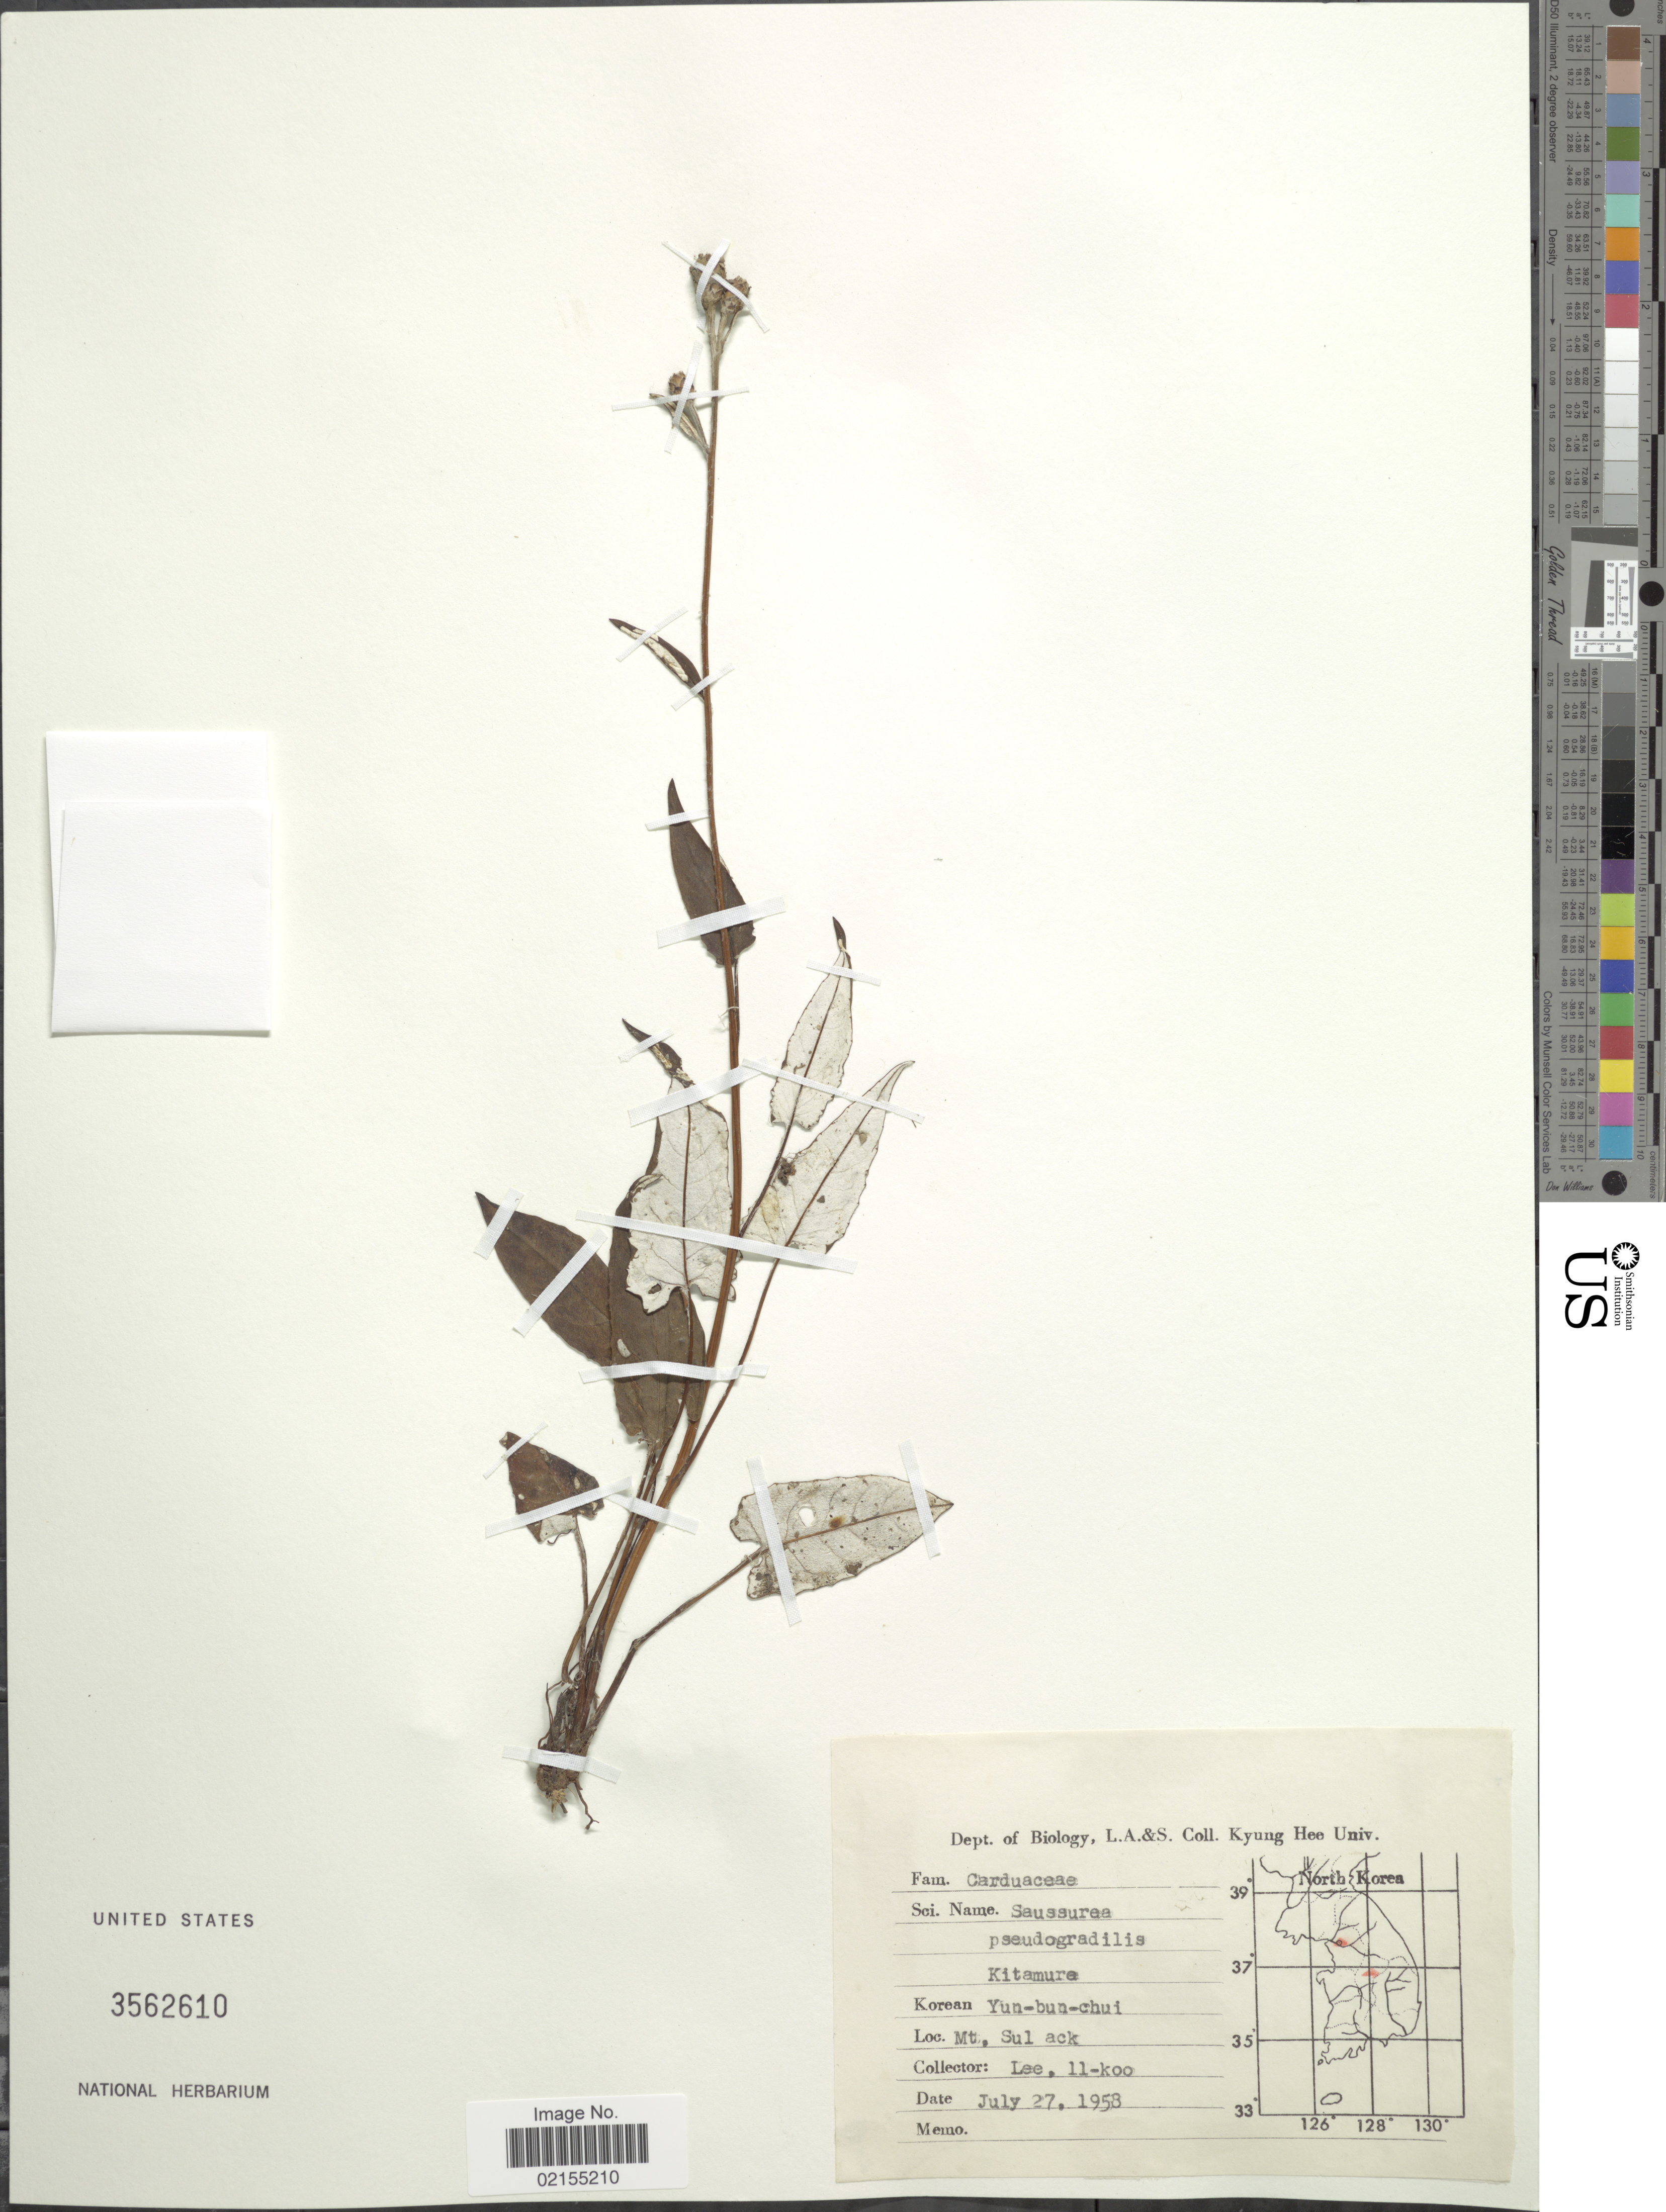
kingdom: Plantae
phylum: Tracheophyta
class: Magnoliopsida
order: Asterales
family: Asteraceae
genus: Saussurea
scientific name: Saussurea nivea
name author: Turcz.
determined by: Chen, Yousheng S.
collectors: Il-Ko Lee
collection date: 1958-07-27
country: South Korea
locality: Mt. Sul ack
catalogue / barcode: US 3562610